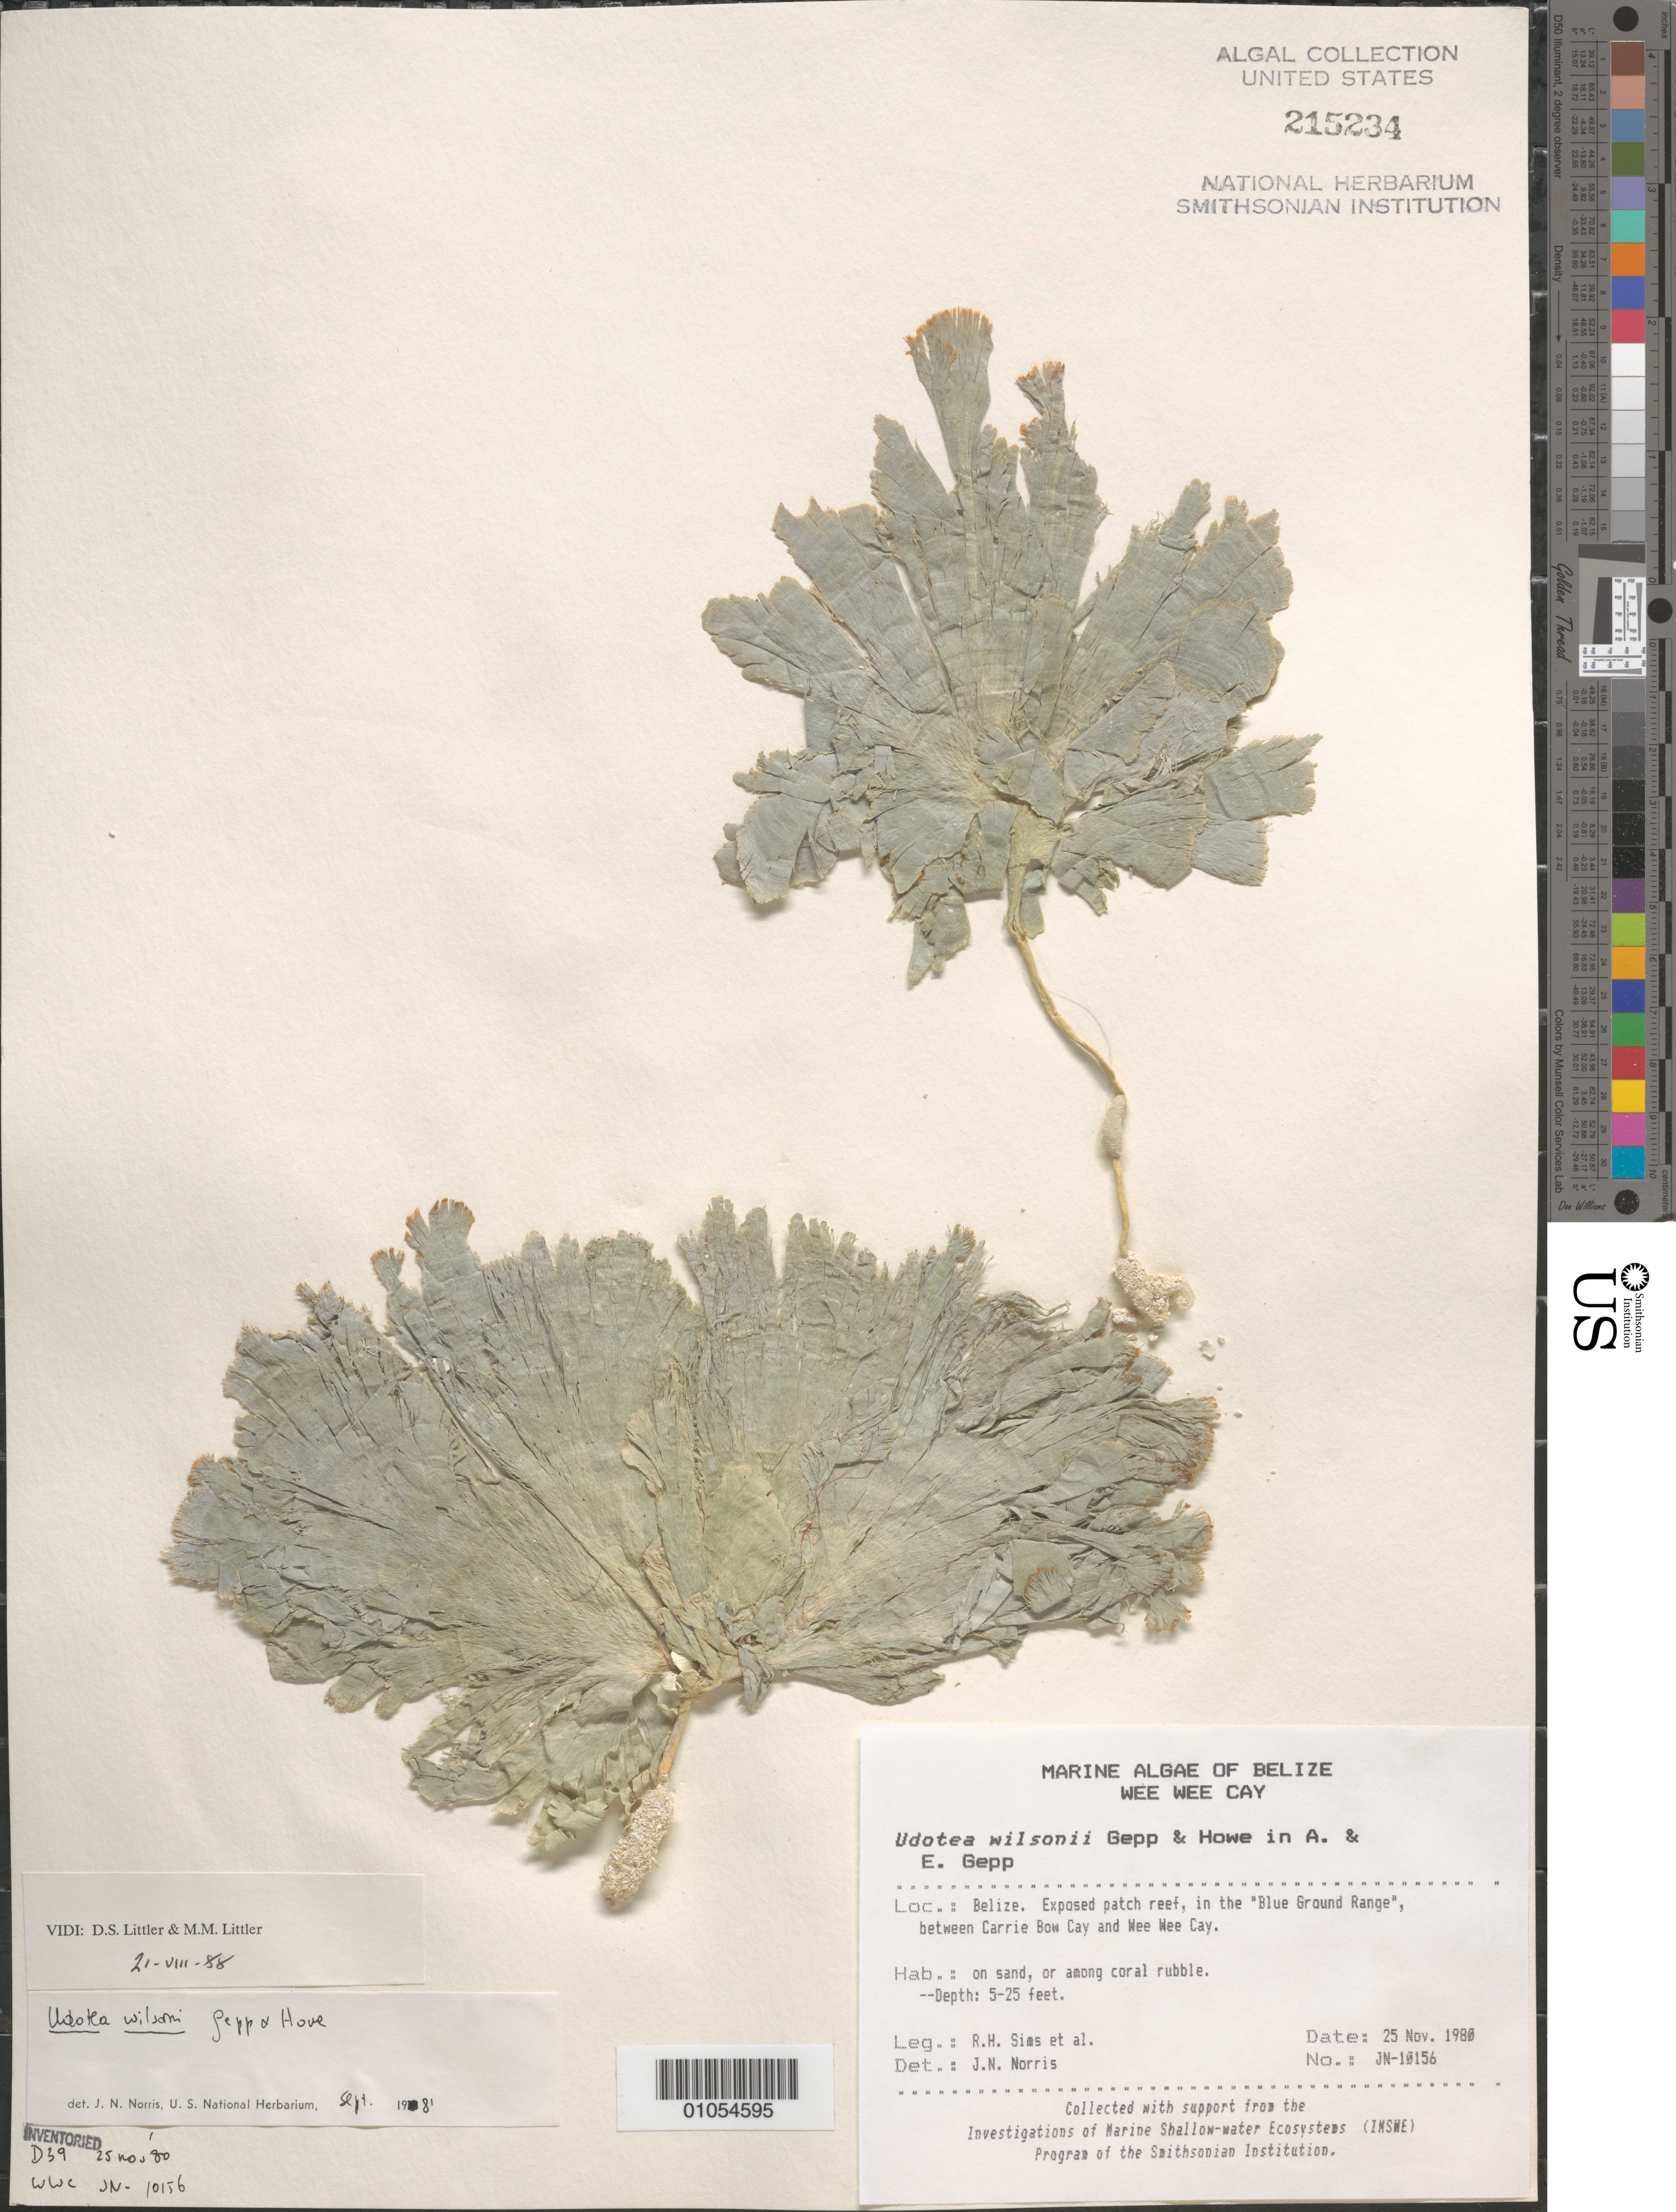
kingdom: Plantae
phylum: Chlorophyta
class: Ulvophyceae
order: Bryopsidales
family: Udoteaceae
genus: Udotea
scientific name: Udotea wilsonii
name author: A. Gepp et al. in A. Gepp & E. Gepp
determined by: Norris, James N.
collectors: R. H. Sims & et al.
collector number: JN-10156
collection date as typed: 25 Nov 1980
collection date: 1980-11-25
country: Belize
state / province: Stann Creek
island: Wee Wee Cay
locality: Blue Ground Range, between Carrie Bow Cay and Wee Wee Cay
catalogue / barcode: US 215234